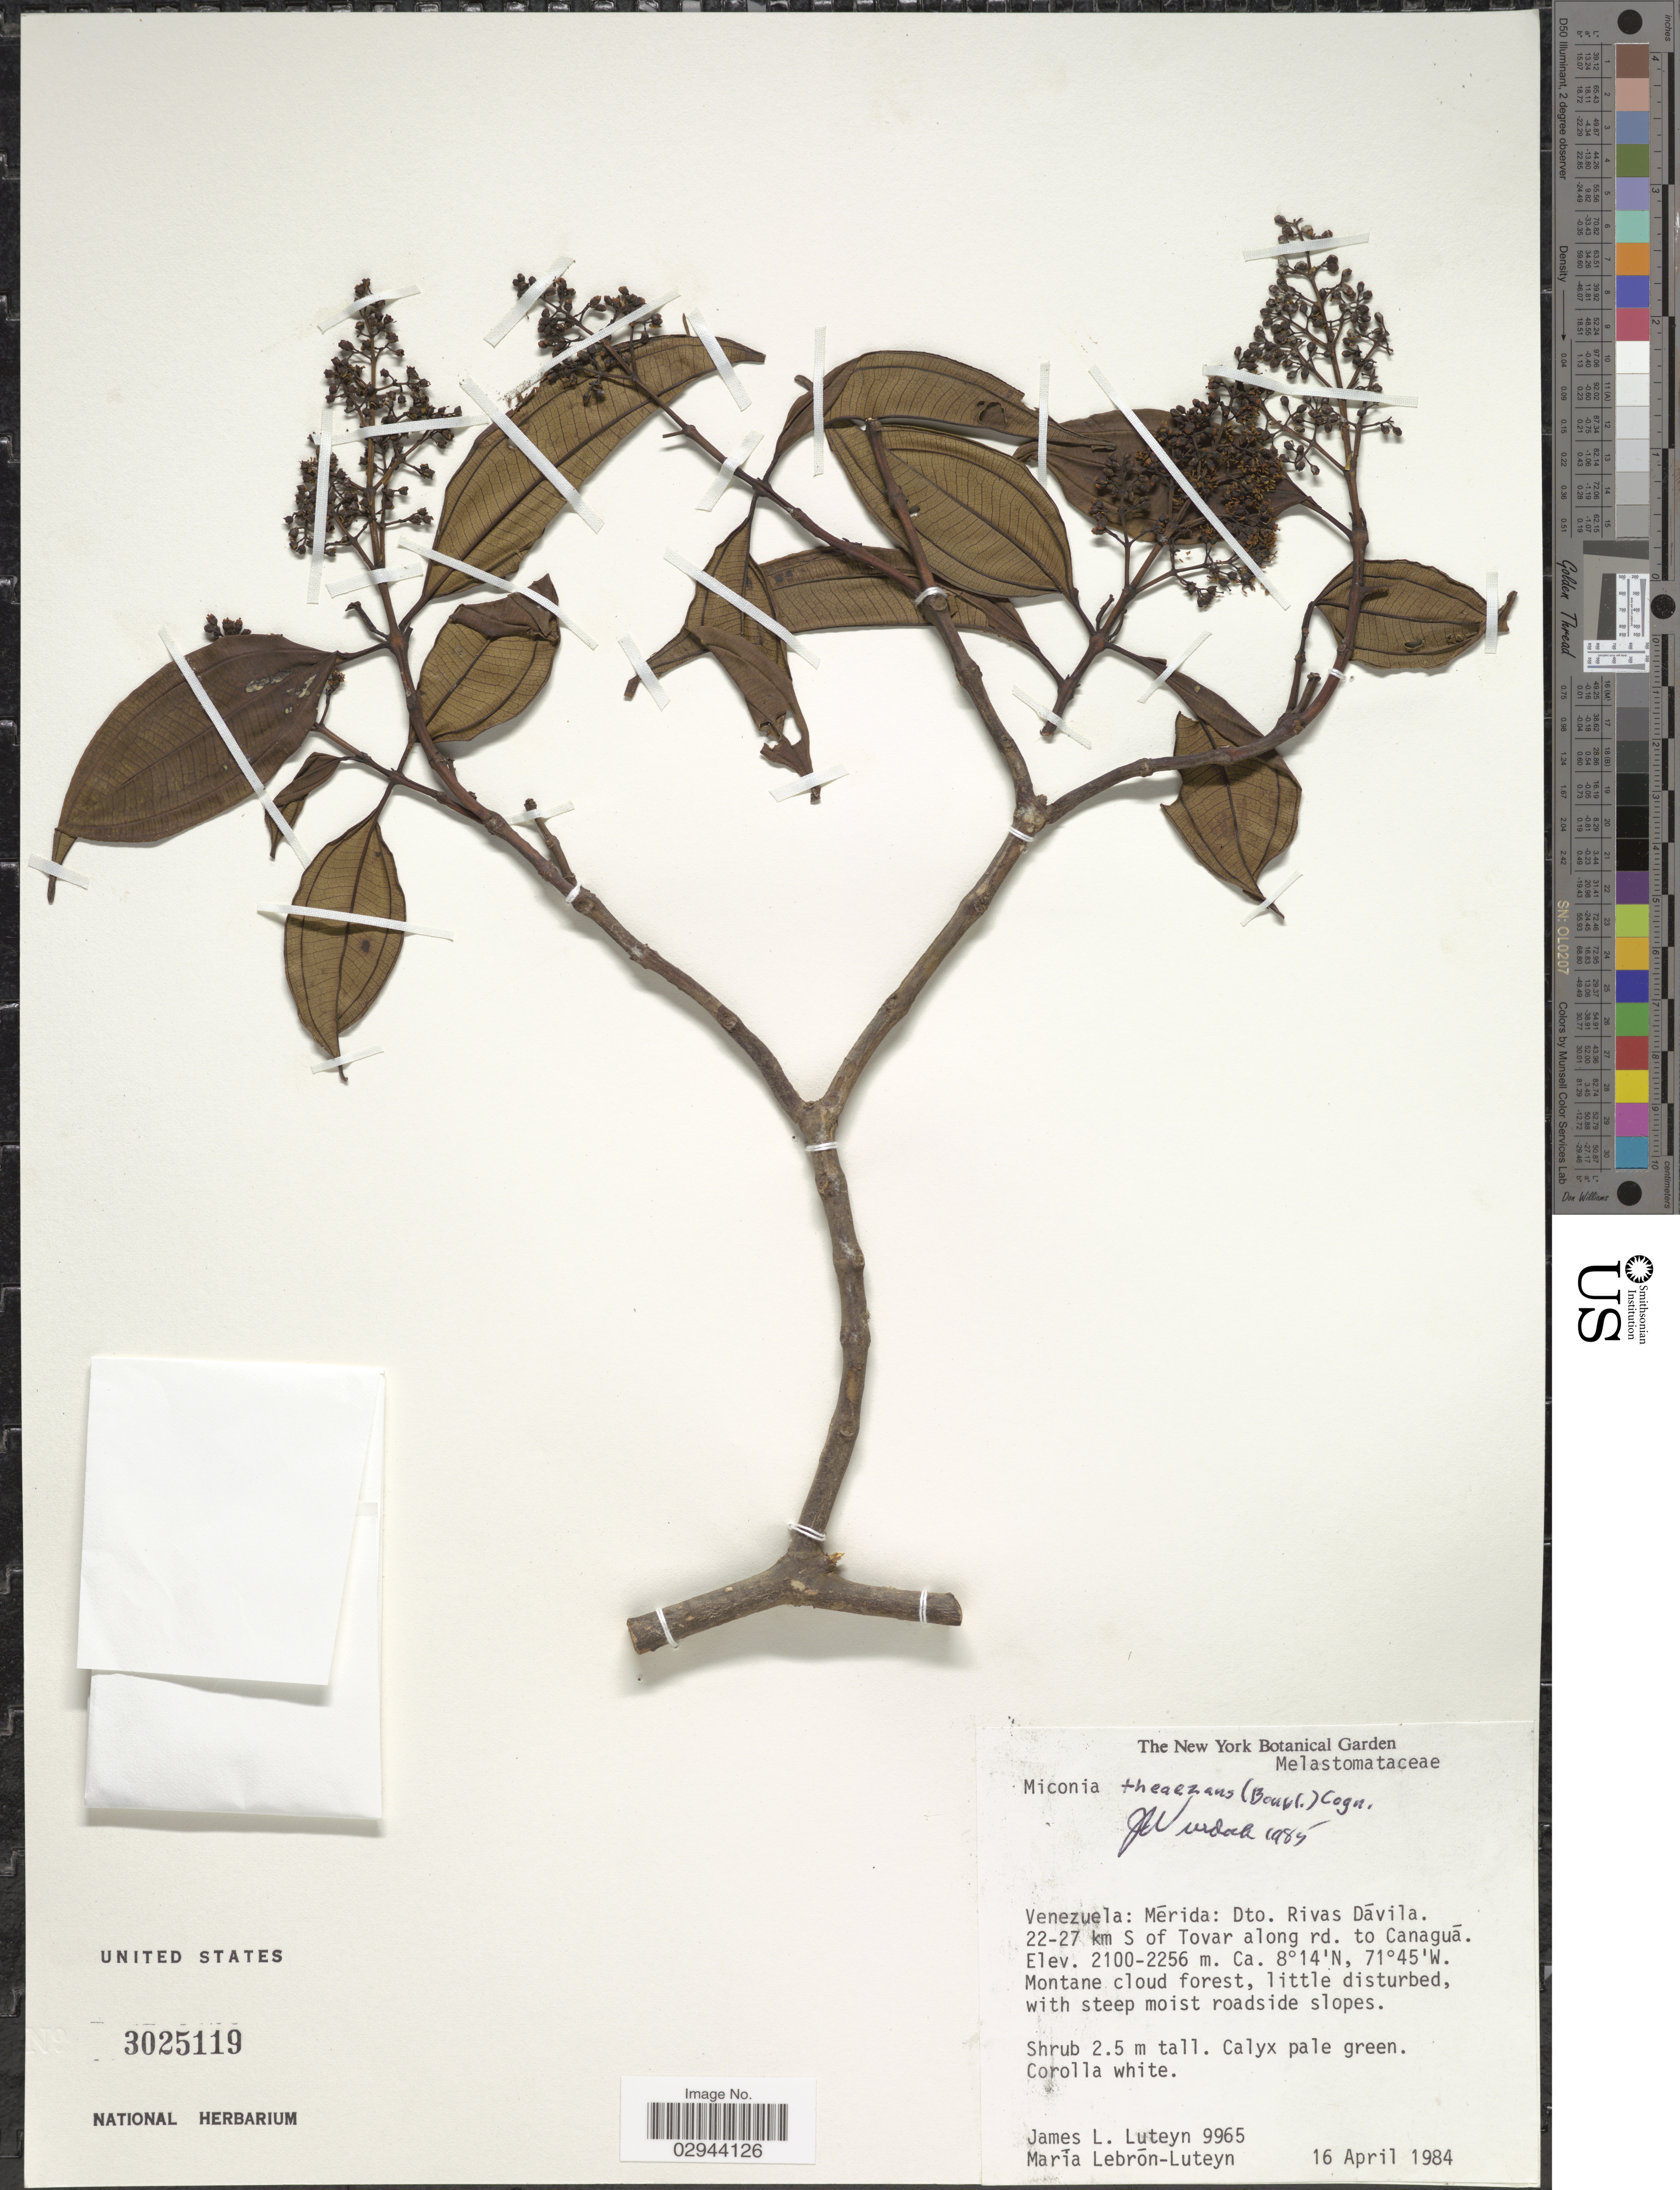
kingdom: Plantae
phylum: Tracheophyta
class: Magnoliopsida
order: Myrtales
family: Melastomataceae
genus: Miconia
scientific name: Miconia theizans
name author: (Bonpl.) Cogn.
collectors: J. L. Luteyn & M. L. Lebrón-Luteyn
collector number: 9965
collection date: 1984-04-16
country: Venezuela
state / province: Mérida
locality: Dto. Rivas Dávila, 22-27 km S of Tovar along rd. to Canagúa.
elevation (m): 2100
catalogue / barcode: US 3025119